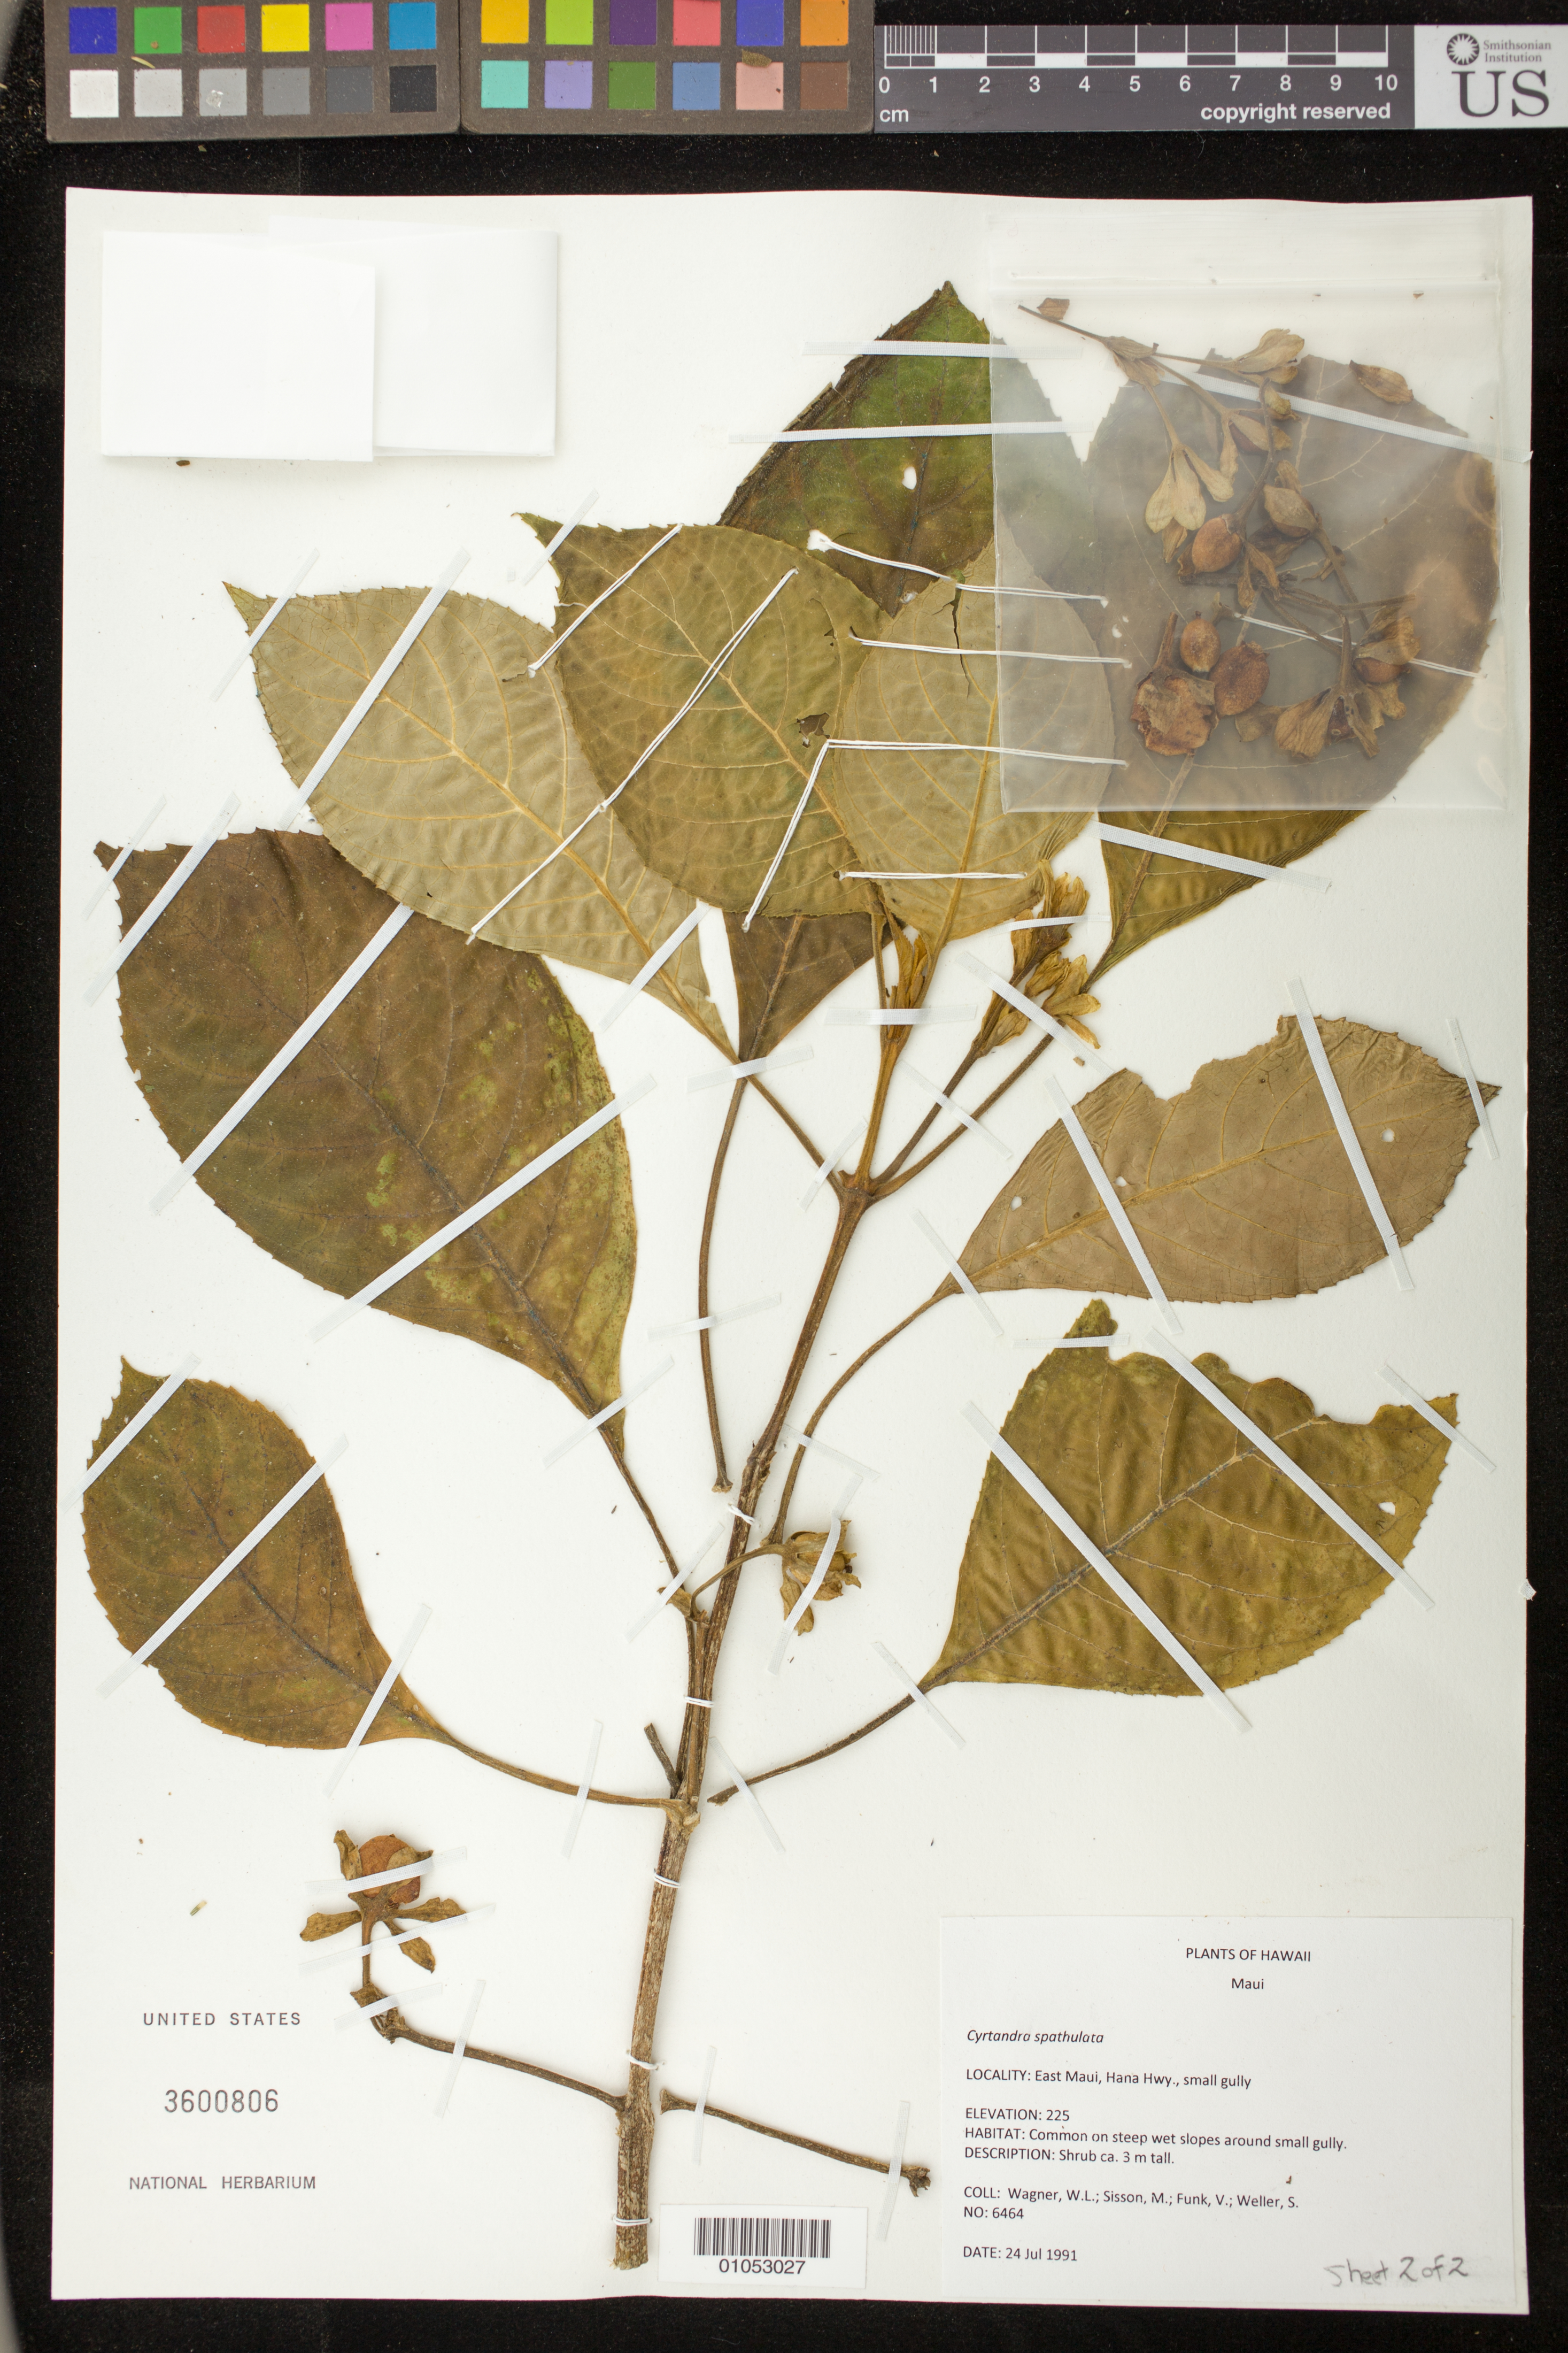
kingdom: Plantae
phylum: Tracheophyta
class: Magnoliopsida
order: Lamiales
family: Gesneriaceae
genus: Cyrtandra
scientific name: Cyrtandra spathulata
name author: H. St. John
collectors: W. L. Wagner, M. Sisson, V. Funk & S. G. Weller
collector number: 6464 - Sheet 2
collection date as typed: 24 Jul 1991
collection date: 1991-07-24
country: United States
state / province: Hawaii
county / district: Maui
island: Maui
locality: East Maui, Hana Hwy., small gully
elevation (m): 225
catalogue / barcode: US 3600806